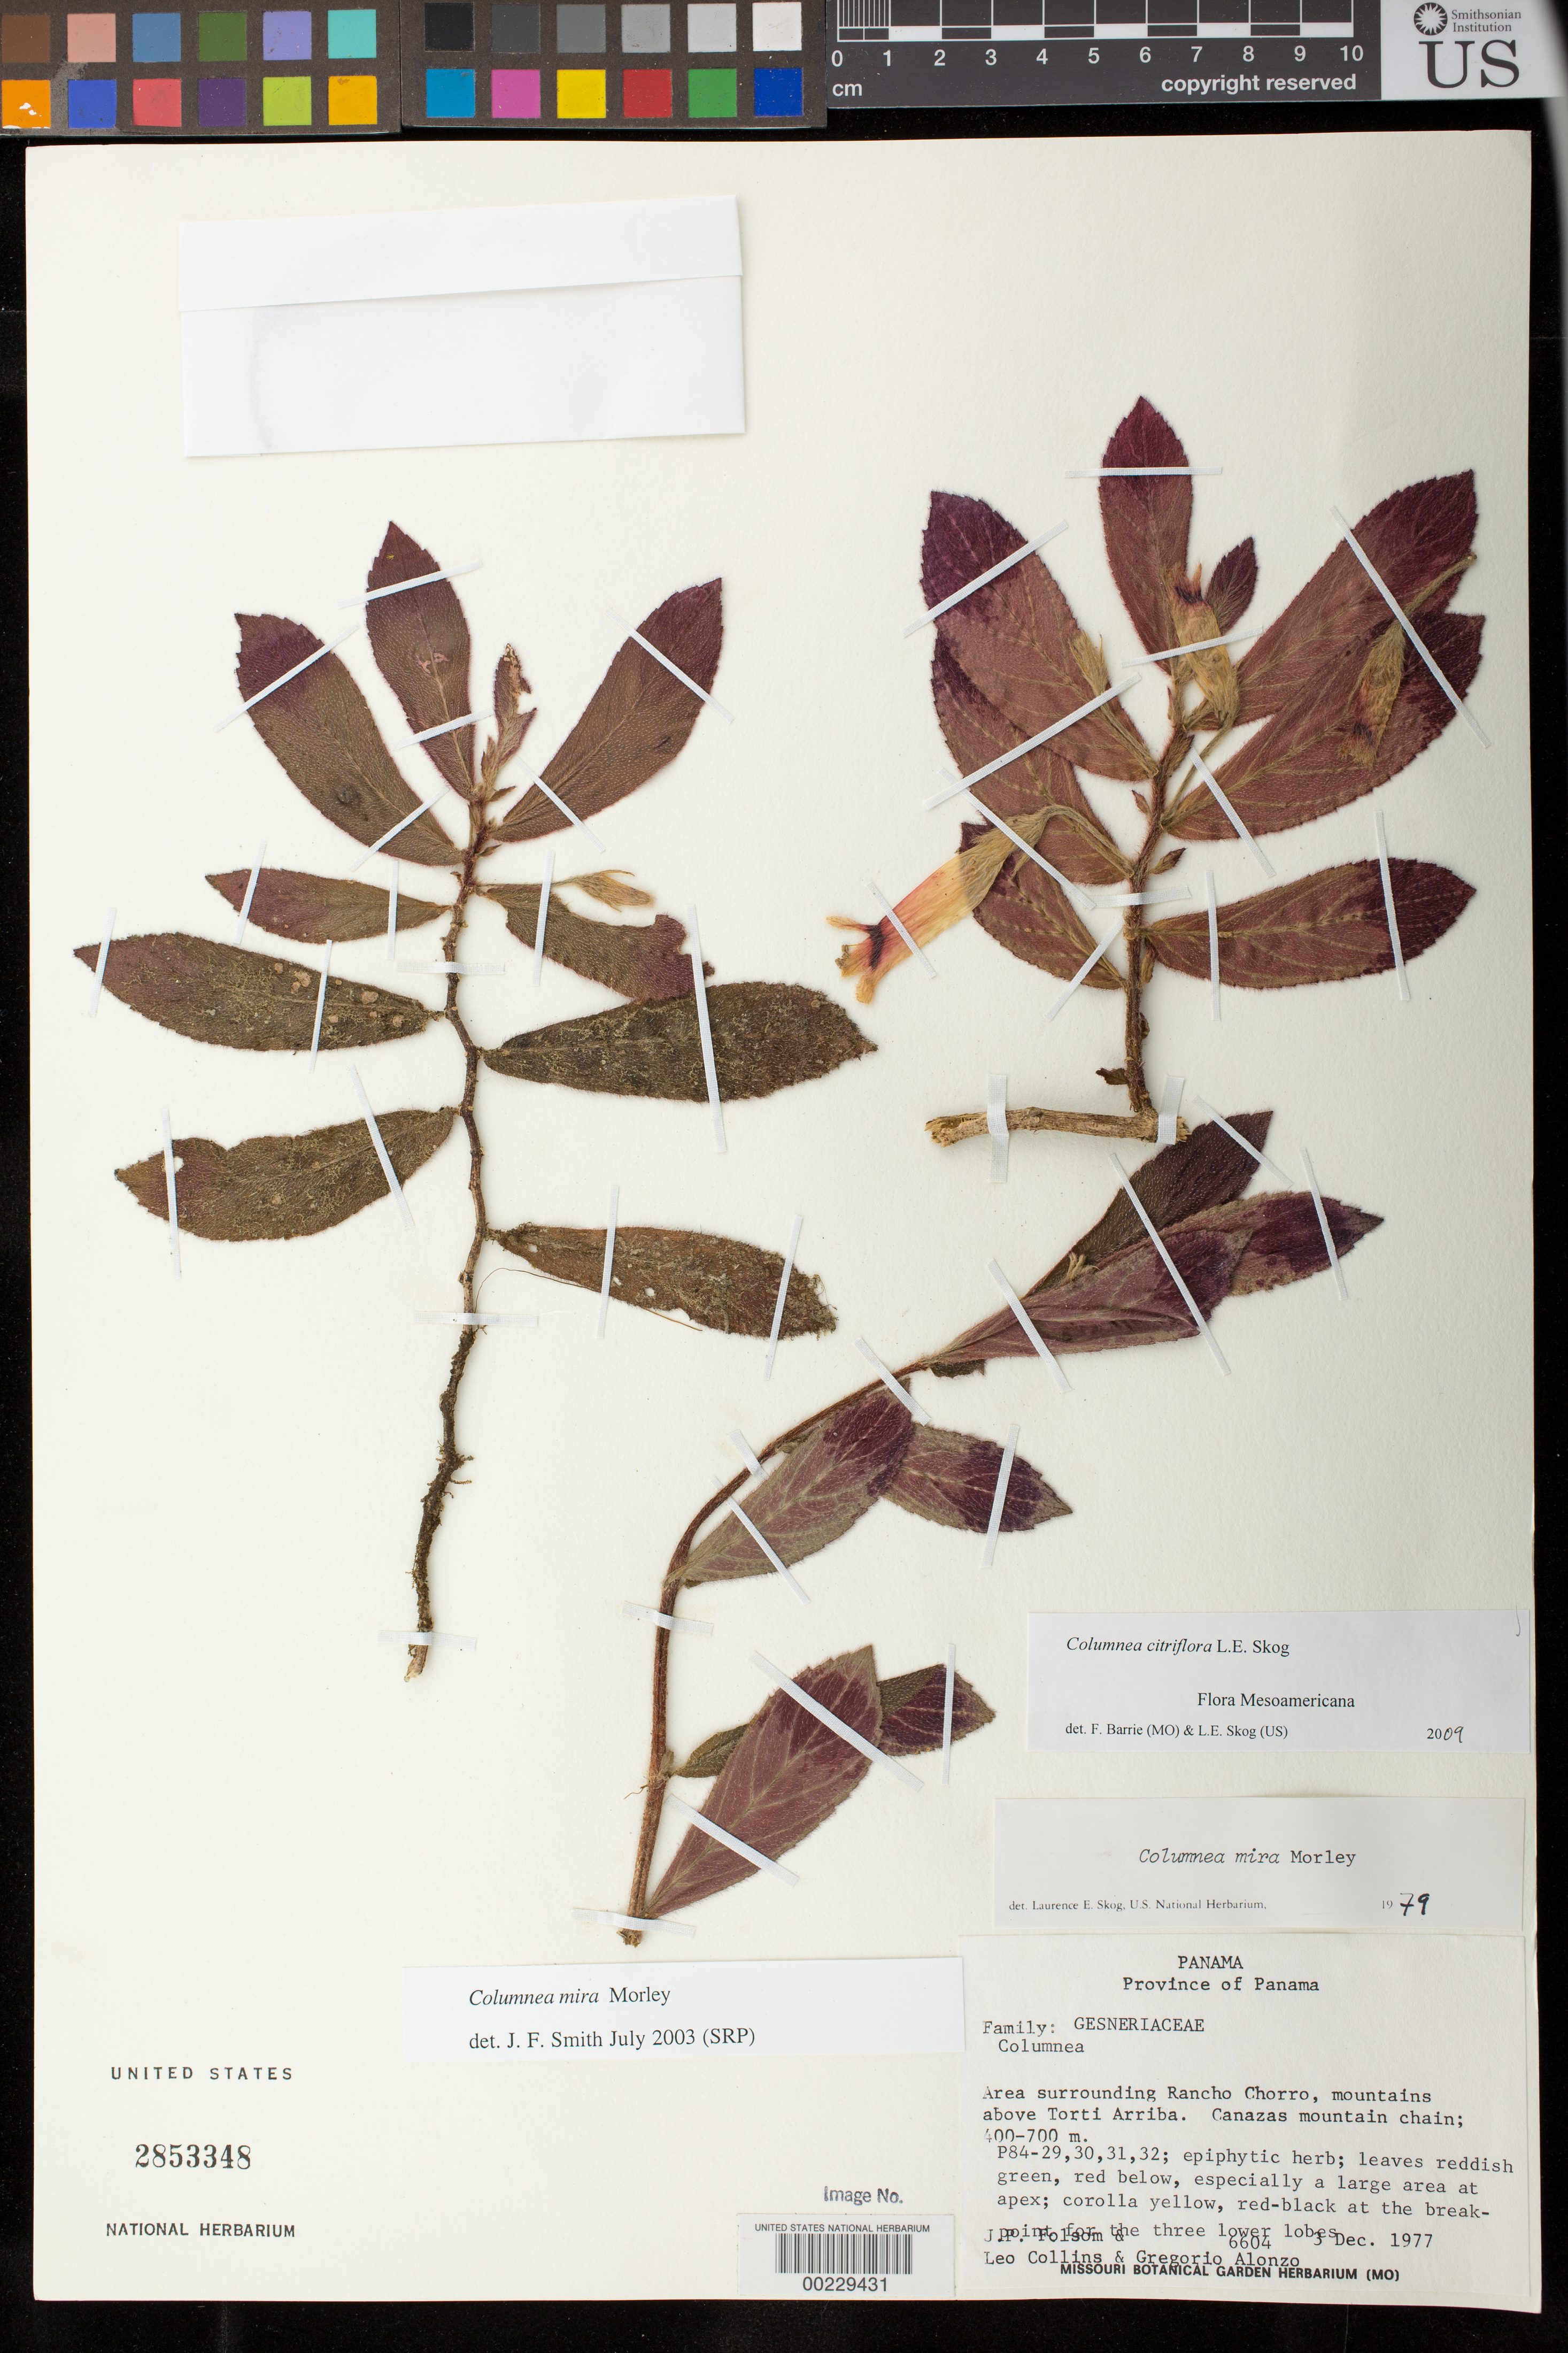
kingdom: Plantae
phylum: Tracheophyta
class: Magnoliopsida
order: Lamiales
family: Gesneriaceae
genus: Columnea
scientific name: Columnea mira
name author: B.D. Morley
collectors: J. P. Folsom, L. Collins & G. Alonzo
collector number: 6604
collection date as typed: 03 Dec 1977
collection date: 1977-12-03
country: Panama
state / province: Panamá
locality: Area surrounding Rancho Chorro, mountains above Torti Arriba, Canazas mountain chain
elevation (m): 400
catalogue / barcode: US 2853348